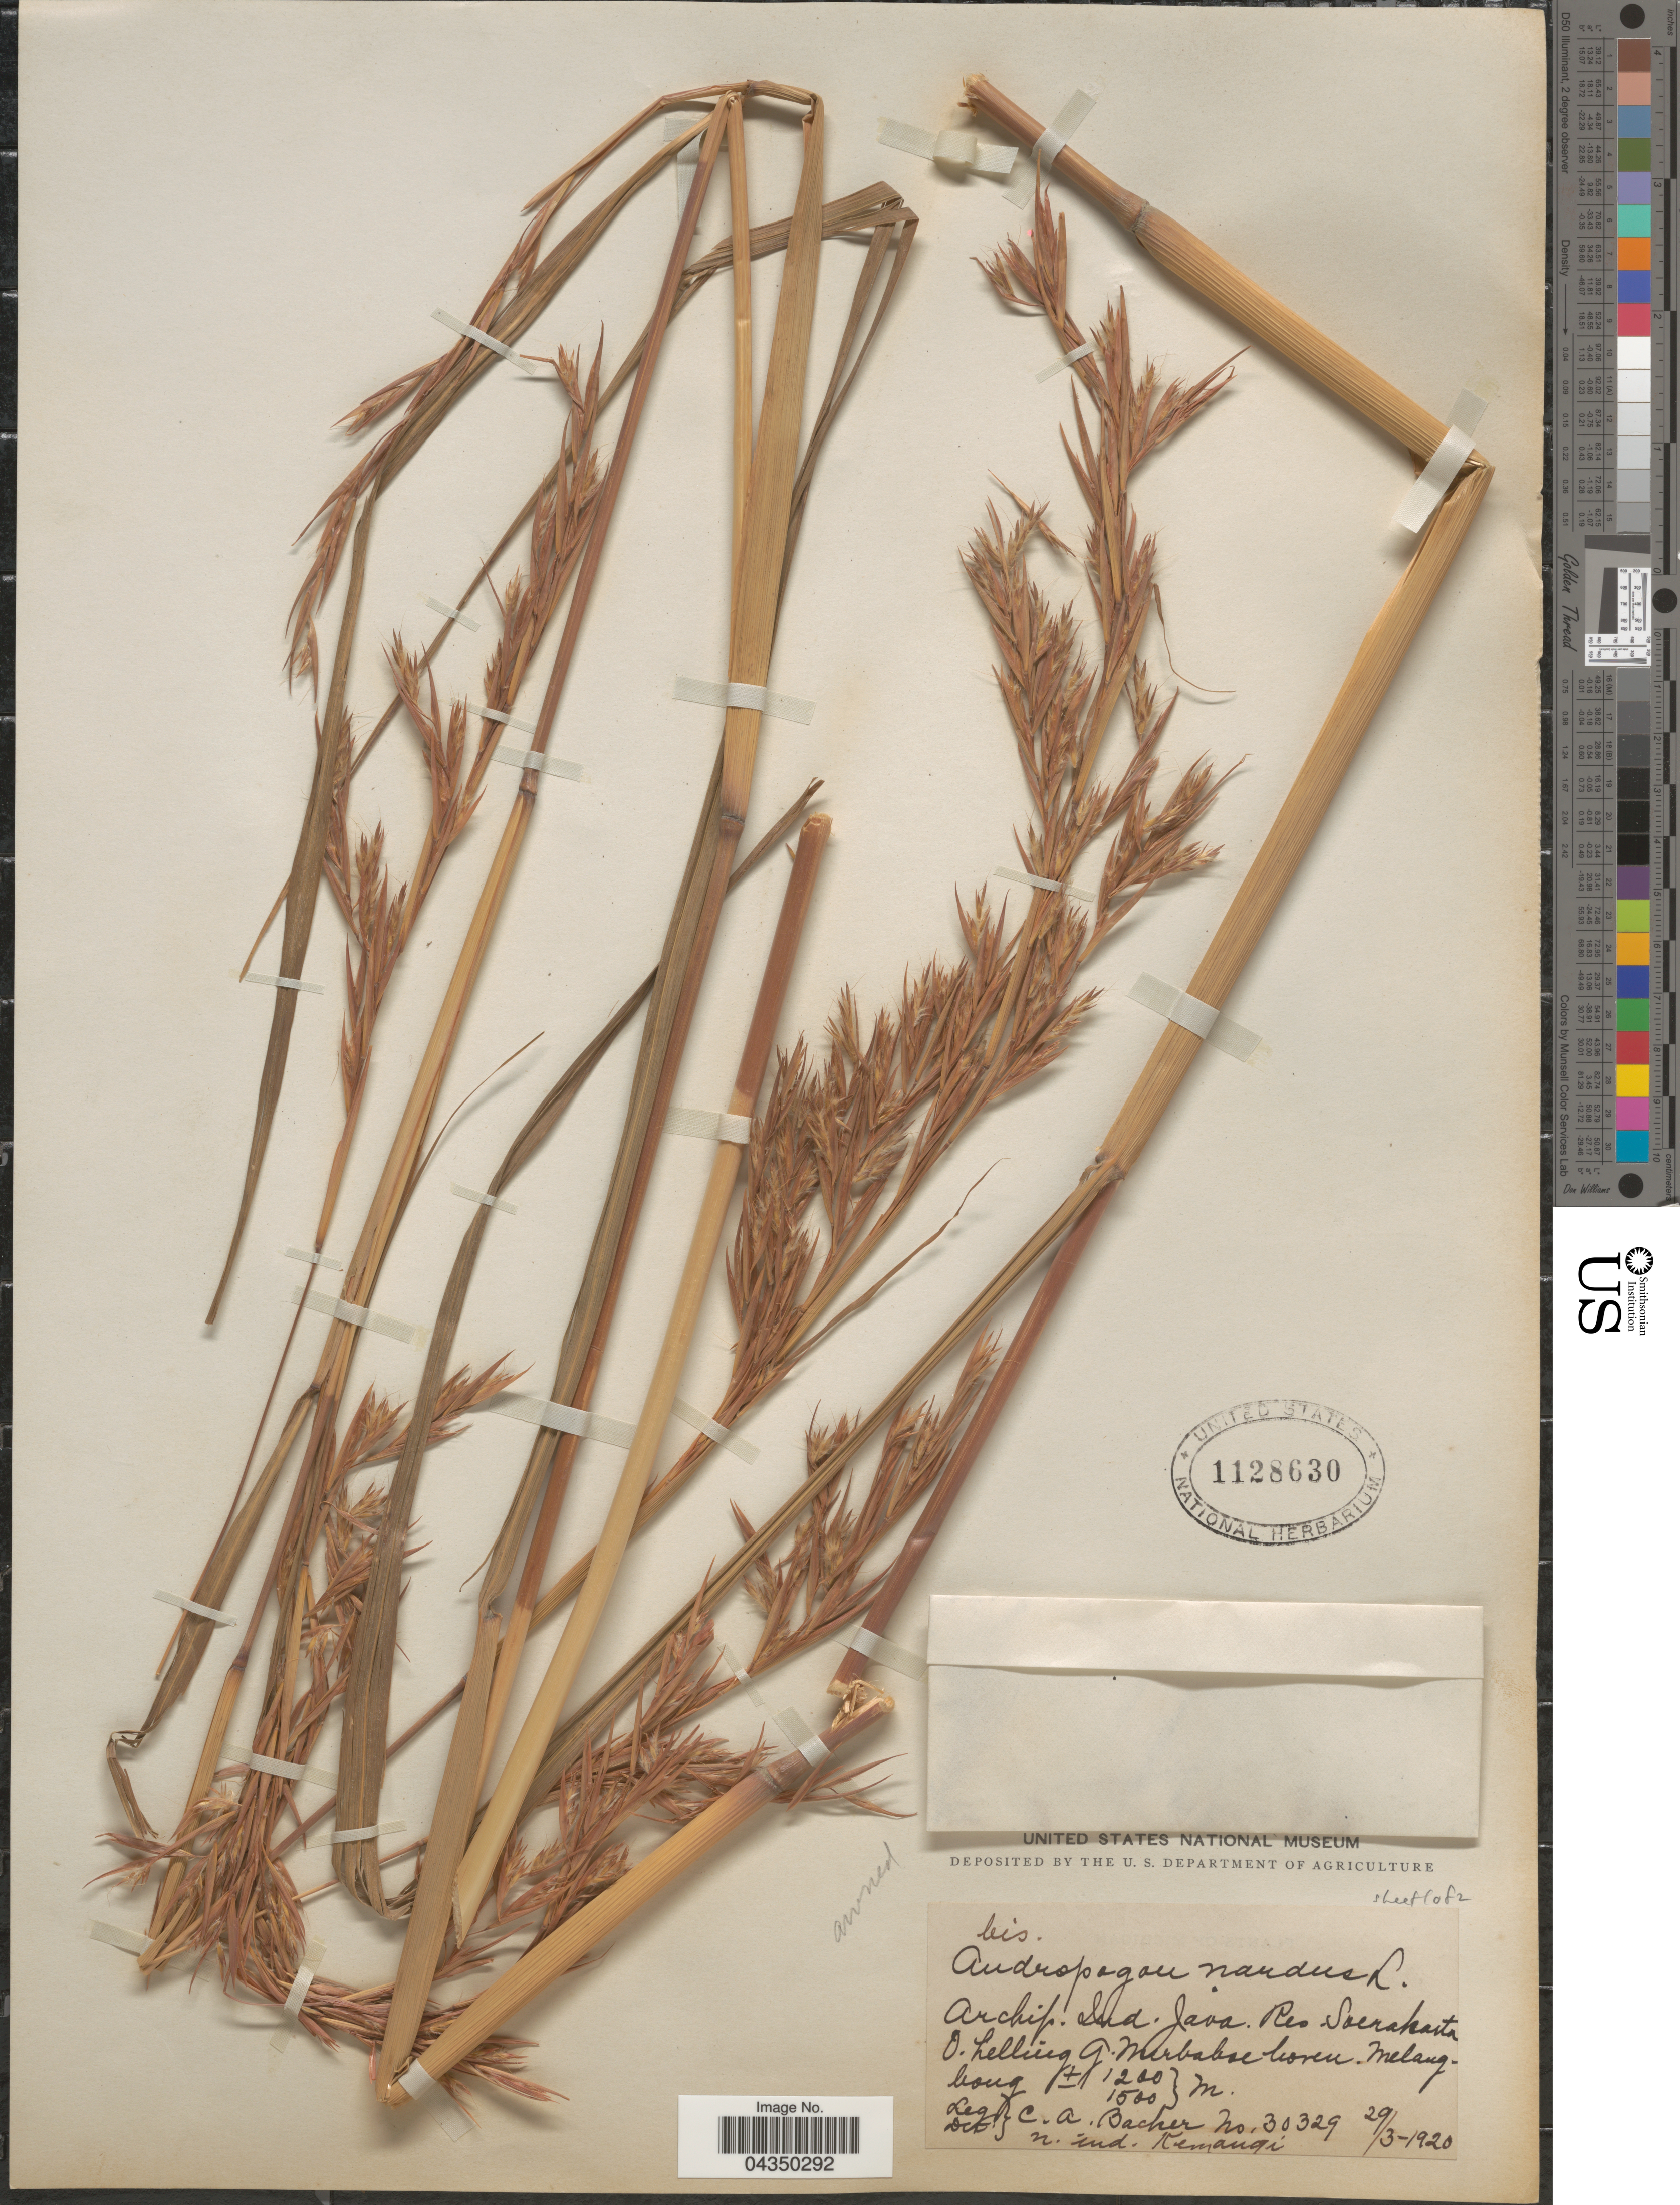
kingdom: Plantae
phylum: Tracheophyta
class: Liliopsida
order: Poales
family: Poaceae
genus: Cymbopogon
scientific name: Cymbopogon nardus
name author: (L.) Rendle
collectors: C. A. Backer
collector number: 30329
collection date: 1920-03-29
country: Indonesia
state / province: Java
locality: Archip. Ind. Java. Res Soerakanta O. helling G. Merbabae horen. [interpreted]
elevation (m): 1200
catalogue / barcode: US 1128630